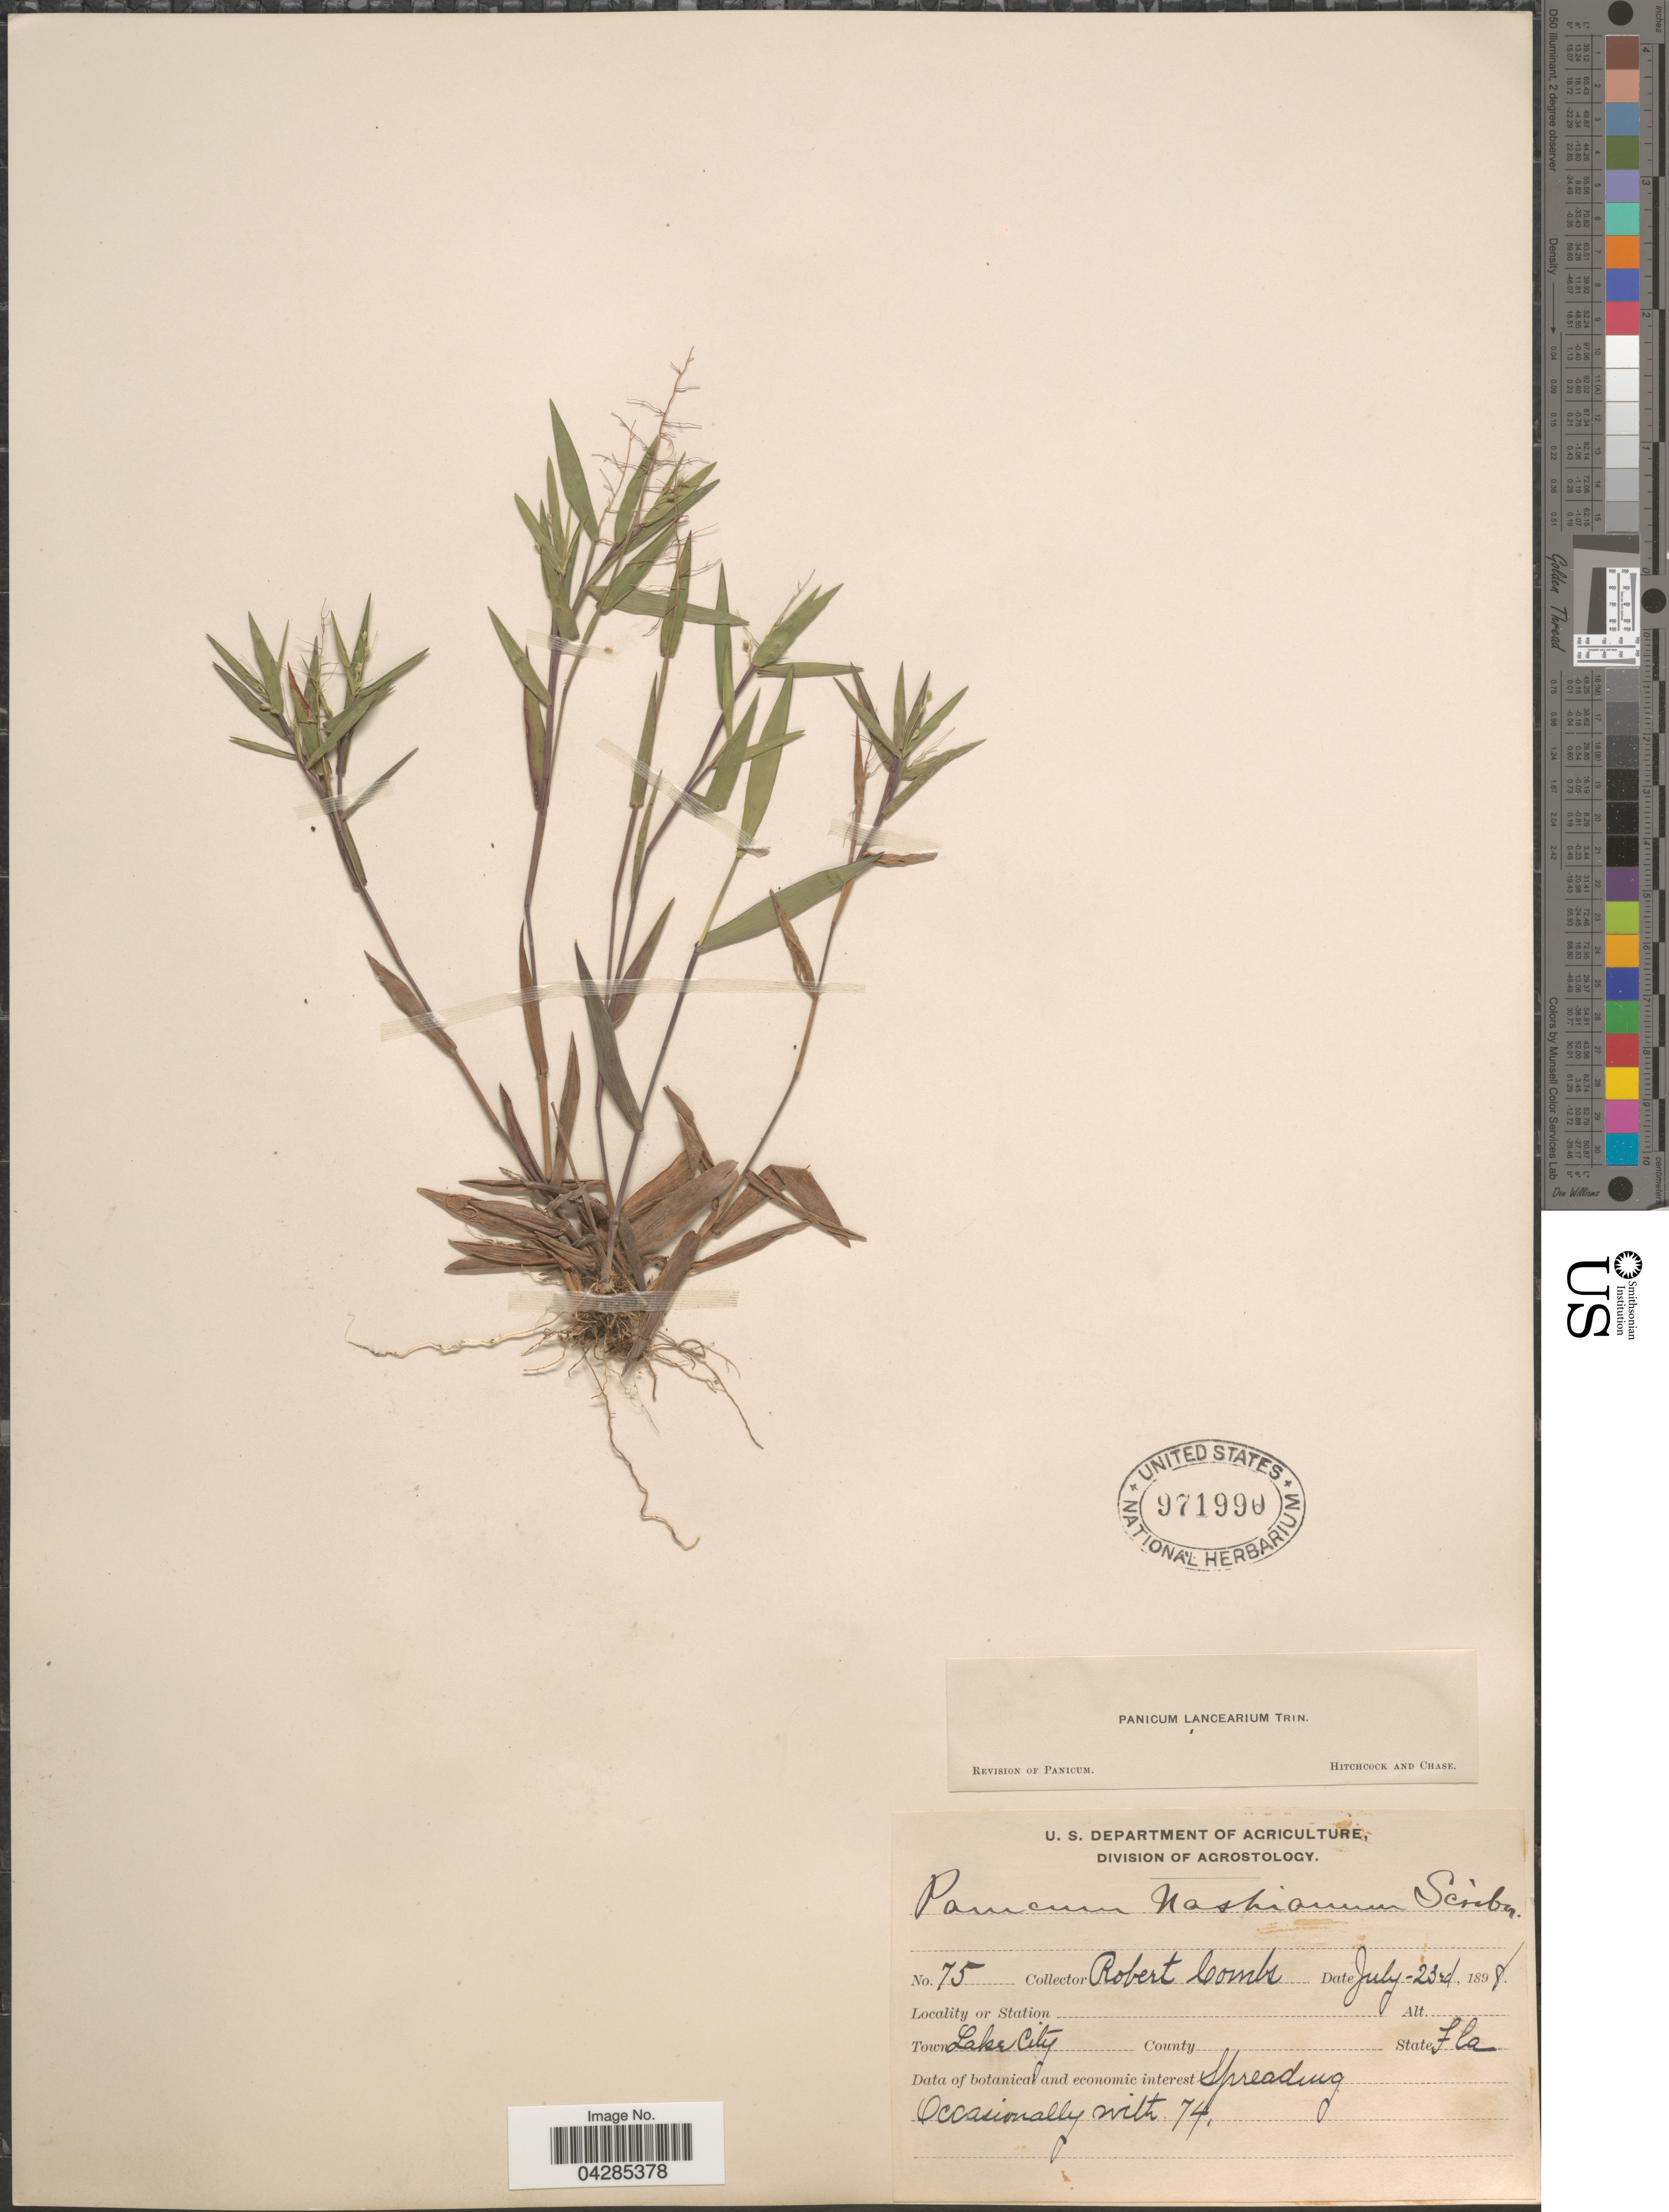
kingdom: Plantae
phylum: Tracheophyta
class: Liliopsida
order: Poales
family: Poaceae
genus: Dichanthelium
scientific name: Dichanthelium portoricense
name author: (Desv. ex Ham.) B.F. Hansen & Wunderlin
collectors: R. Combs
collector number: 75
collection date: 1898-07-23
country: United States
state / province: Florida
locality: Town Lake City.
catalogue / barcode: US 971990